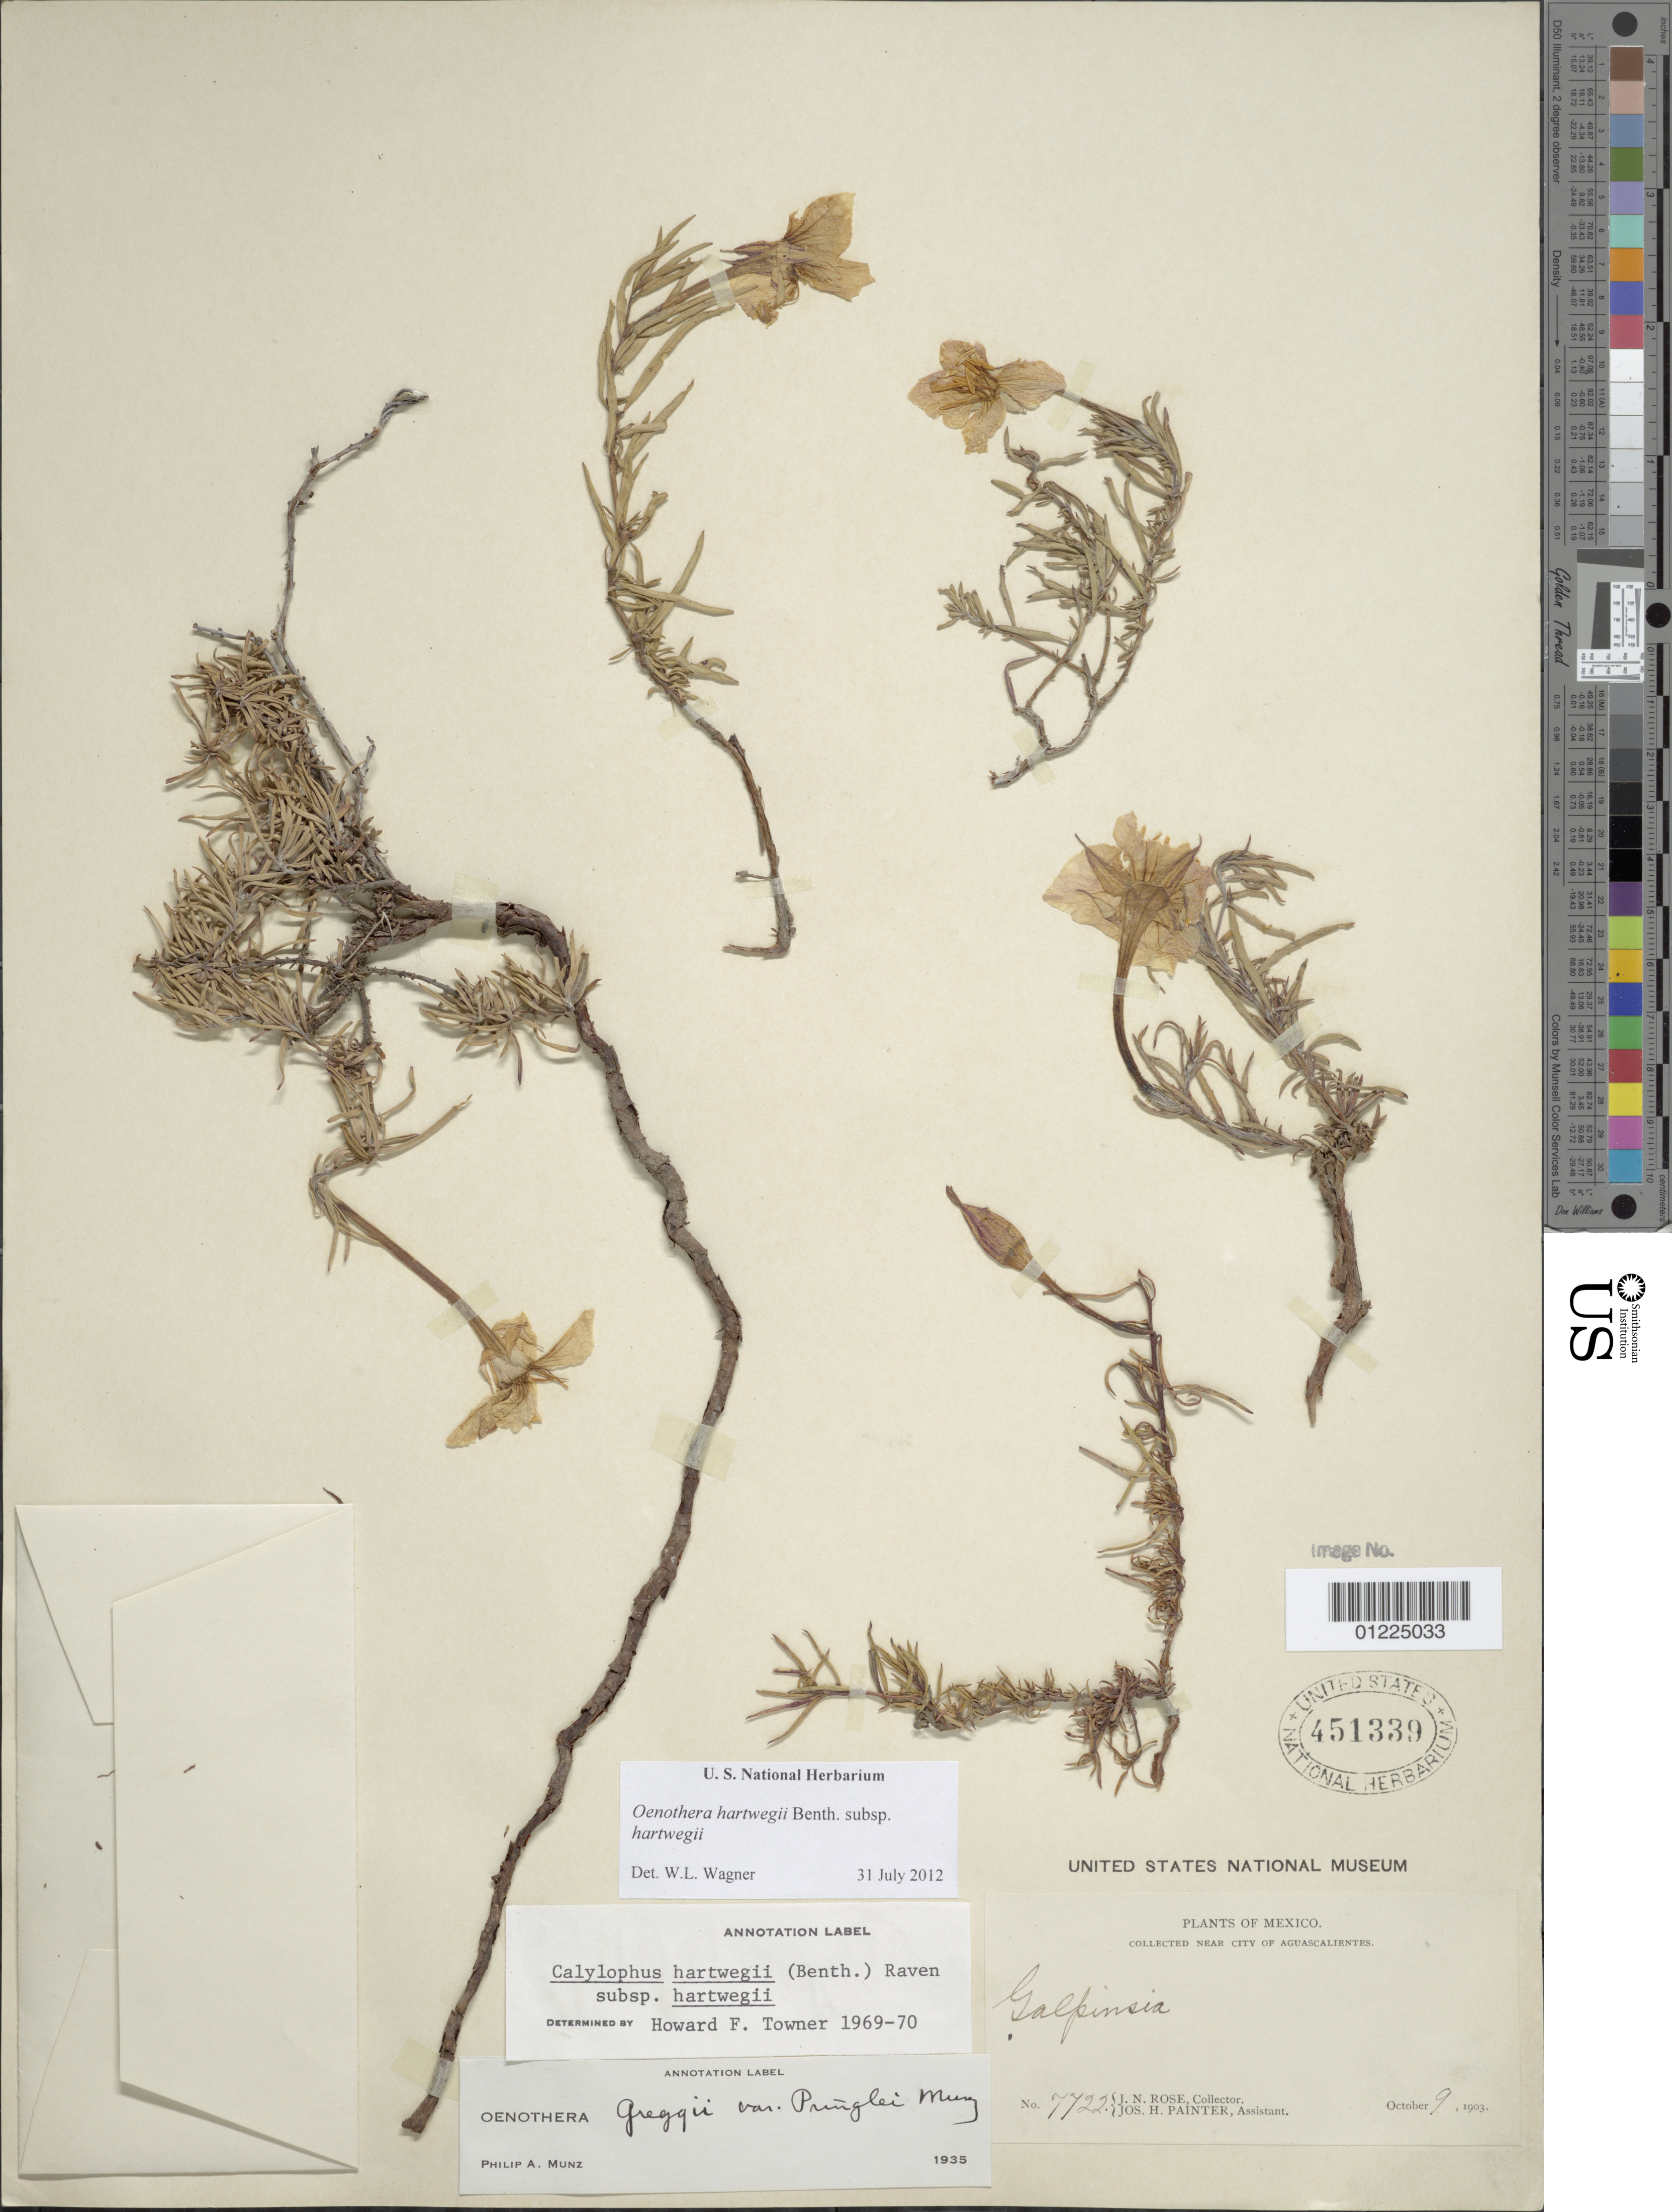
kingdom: Plantae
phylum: Tracheophyta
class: Magnoliopsida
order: Myrtales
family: Onagraceae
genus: Oenothera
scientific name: Oenothera hartwegii subsp. hartwegii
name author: Benth.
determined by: Wagner, W. L., (BOT), Smithsonian Institution - National Museum of Natural History (UNITED STATES)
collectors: J. N. Rose & J. H. Painter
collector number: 7722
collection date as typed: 09 Oct 1903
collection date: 1903-10-09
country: Mexico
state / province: Aguascalientes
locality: Near city of Aguascalientes.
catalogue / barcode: US 451339